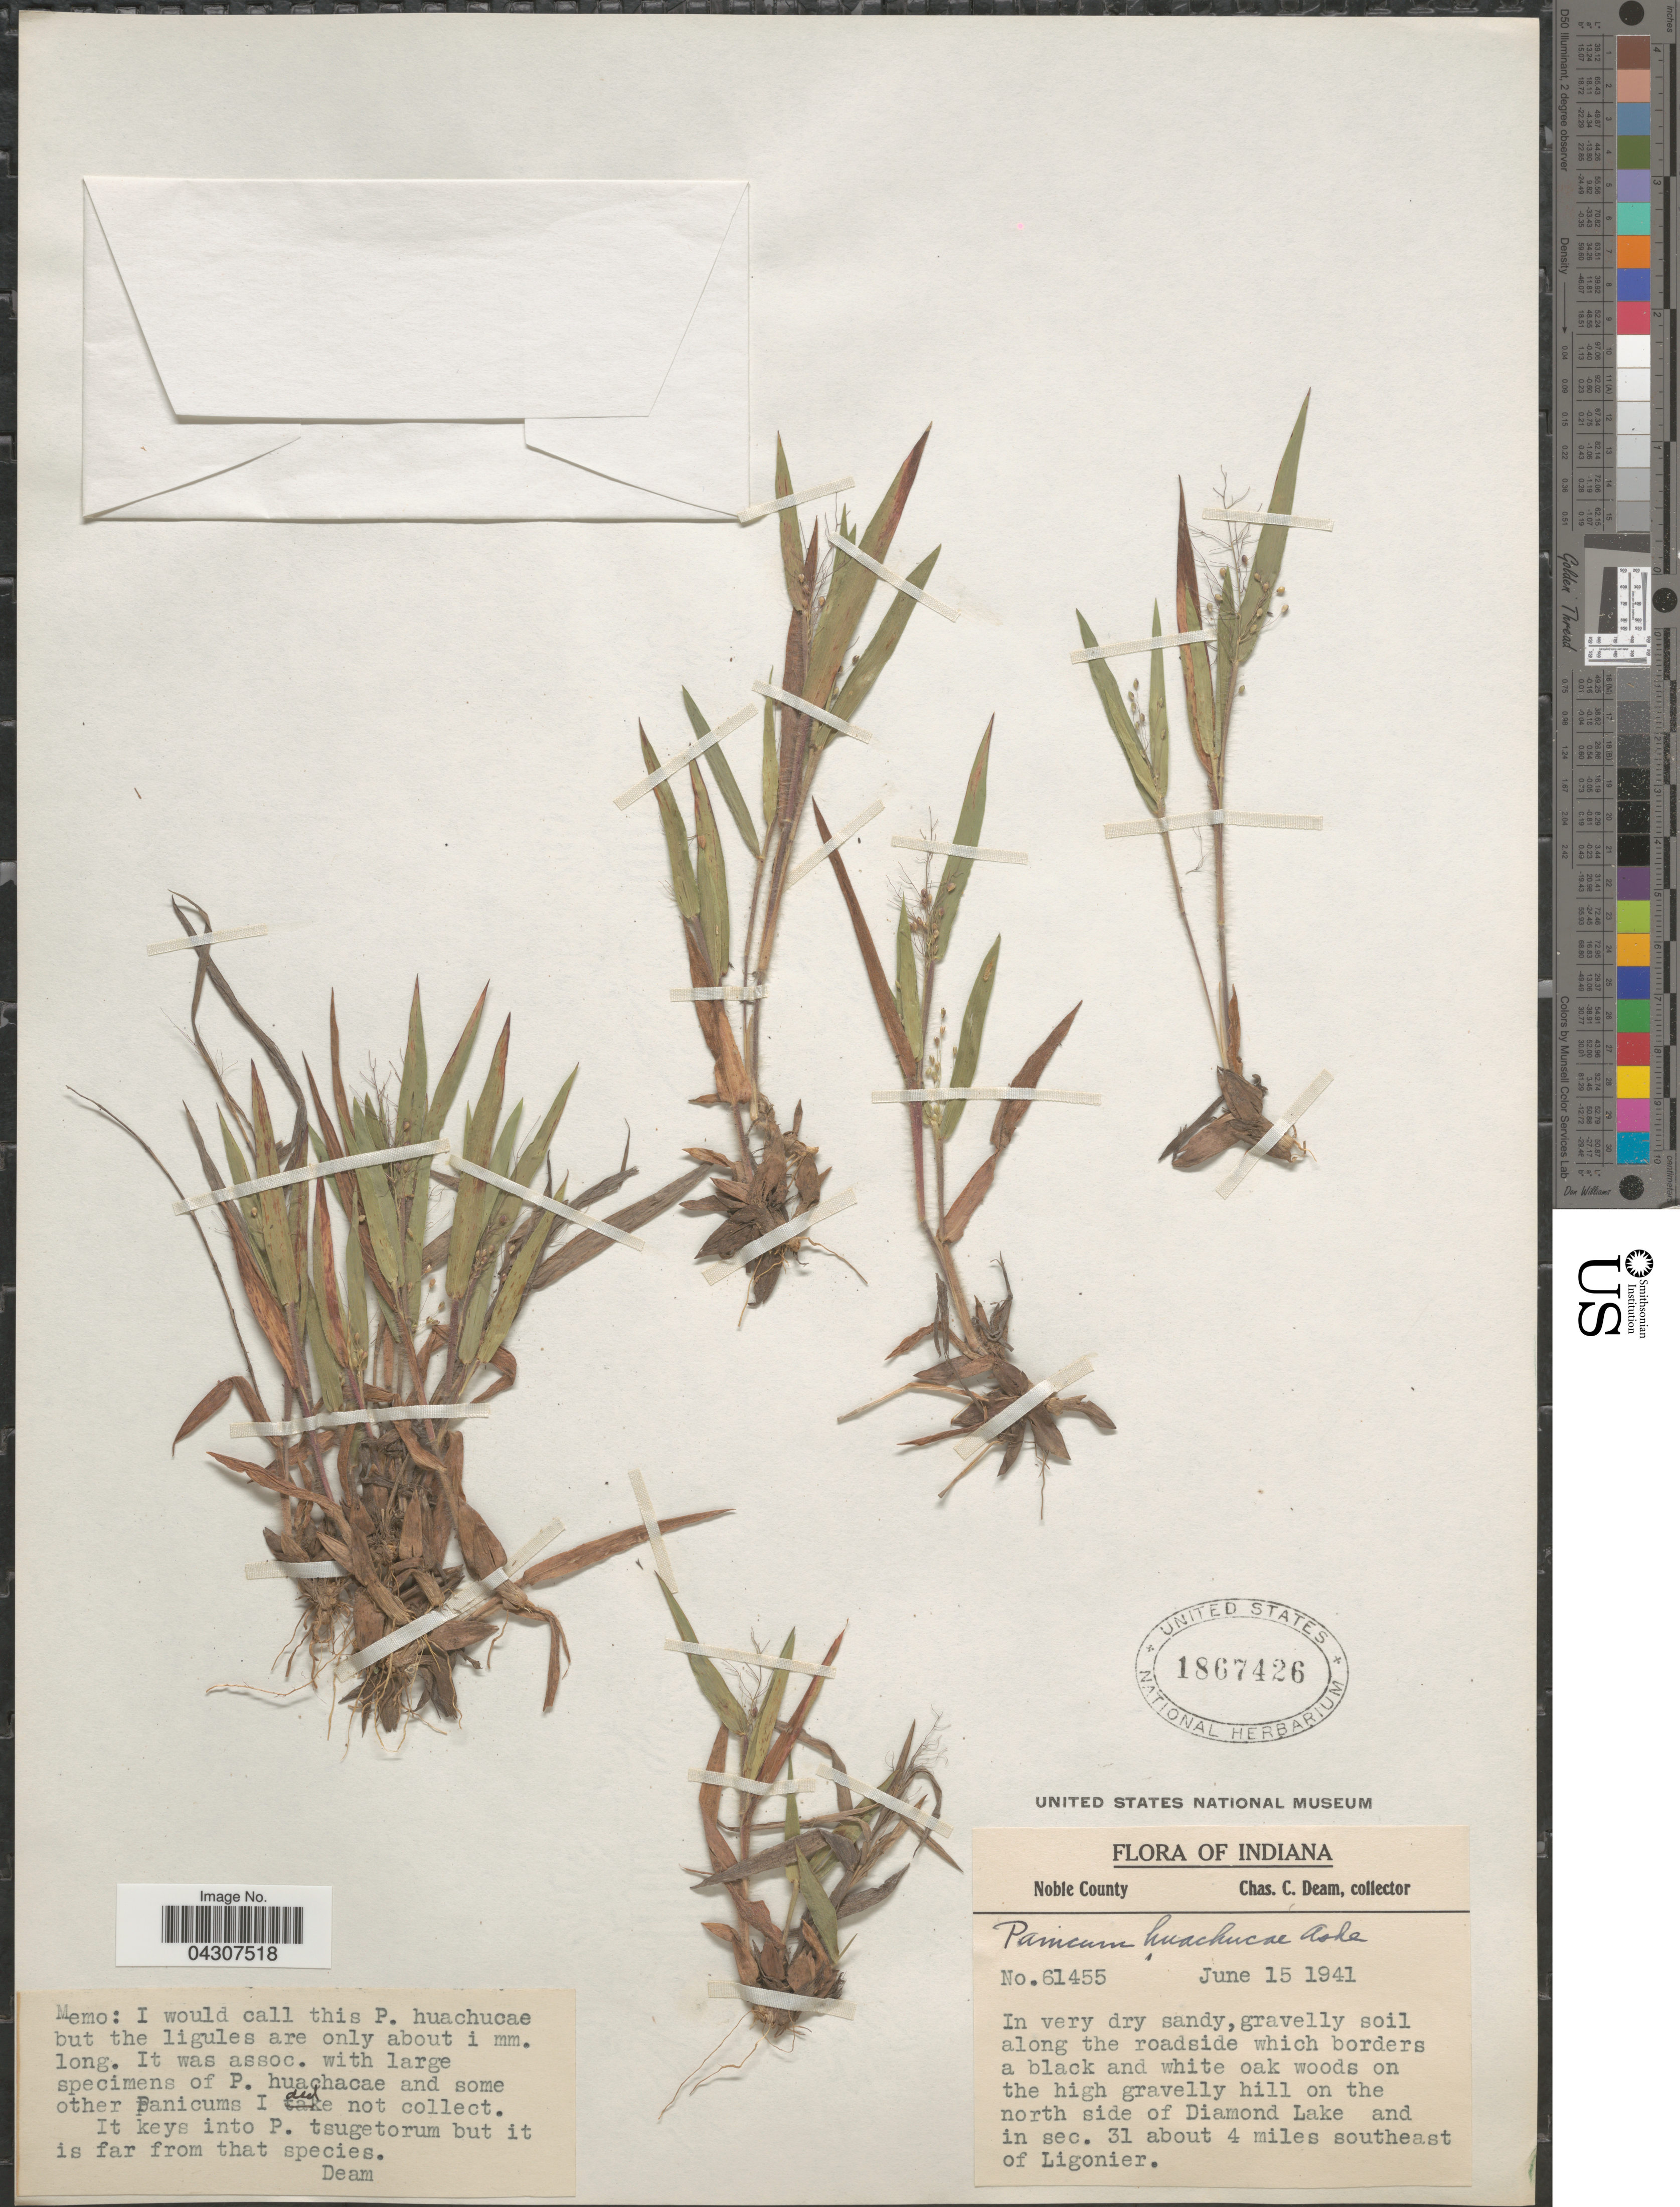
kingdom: Plantae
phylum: Tracheophyta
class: Liliopsida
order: Poales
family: Poaceae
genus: Dichanthelium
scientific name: Dichanthelium acuminatum var. acuminatum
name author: (Sw.) Gould & C.A. Clark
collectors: C. C. Deam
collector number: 61455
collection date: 1941-06-15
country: United States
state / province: Indiana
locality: Noble County. In very dry sandy, gravelly soil along the roadside which borders a black and white oak woods on the high gravelly hill on the north side of Diamond Lake and in sec. 31 about 4 miles southeast of Ligonier.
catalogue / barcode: US 1867426